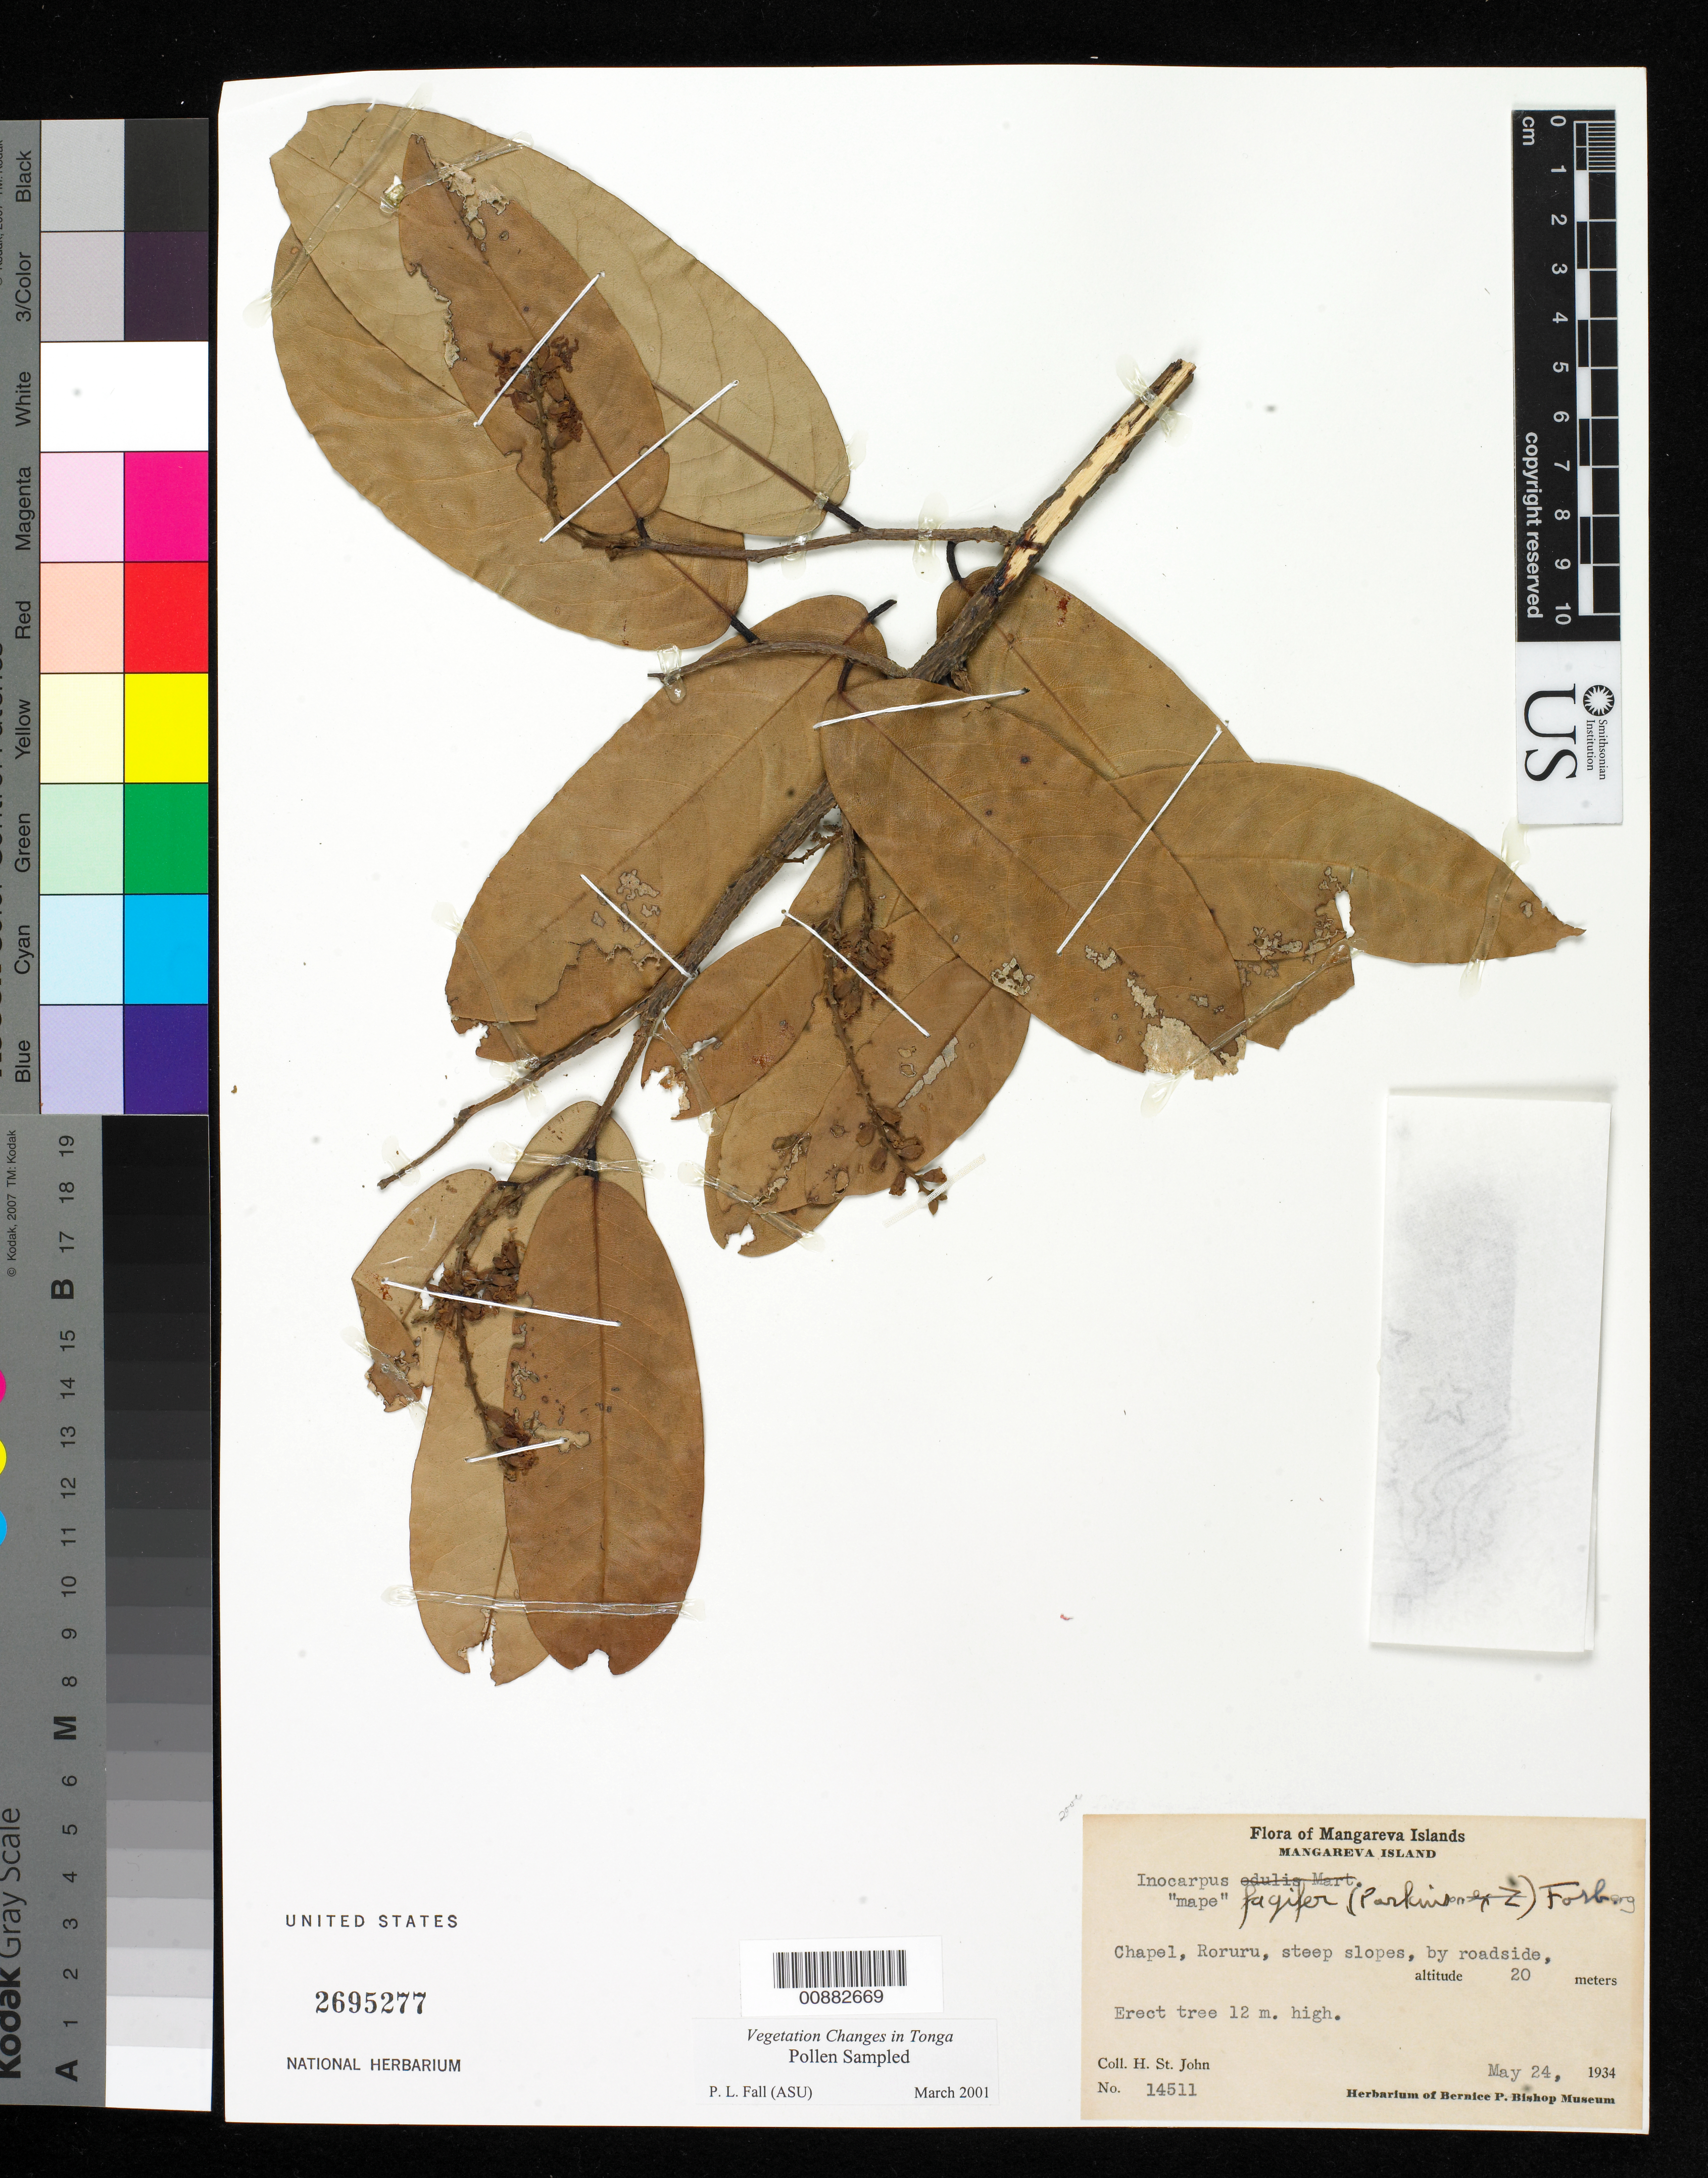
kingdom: Plantae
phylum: Tracheophyta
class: Magnoliopsida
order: Fabales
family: Fabaceae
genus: Inocarpus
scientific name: Inocarpus fagifer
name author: (Parkinson) Fosberg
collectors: H. St. John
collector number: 14511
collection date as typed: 24 May 1934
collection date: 1934-05-24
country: French Polynesia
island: Mangareva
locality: Chapel, Roruru, steep slopes, by roadside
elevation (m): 20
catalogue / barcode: US 2695277